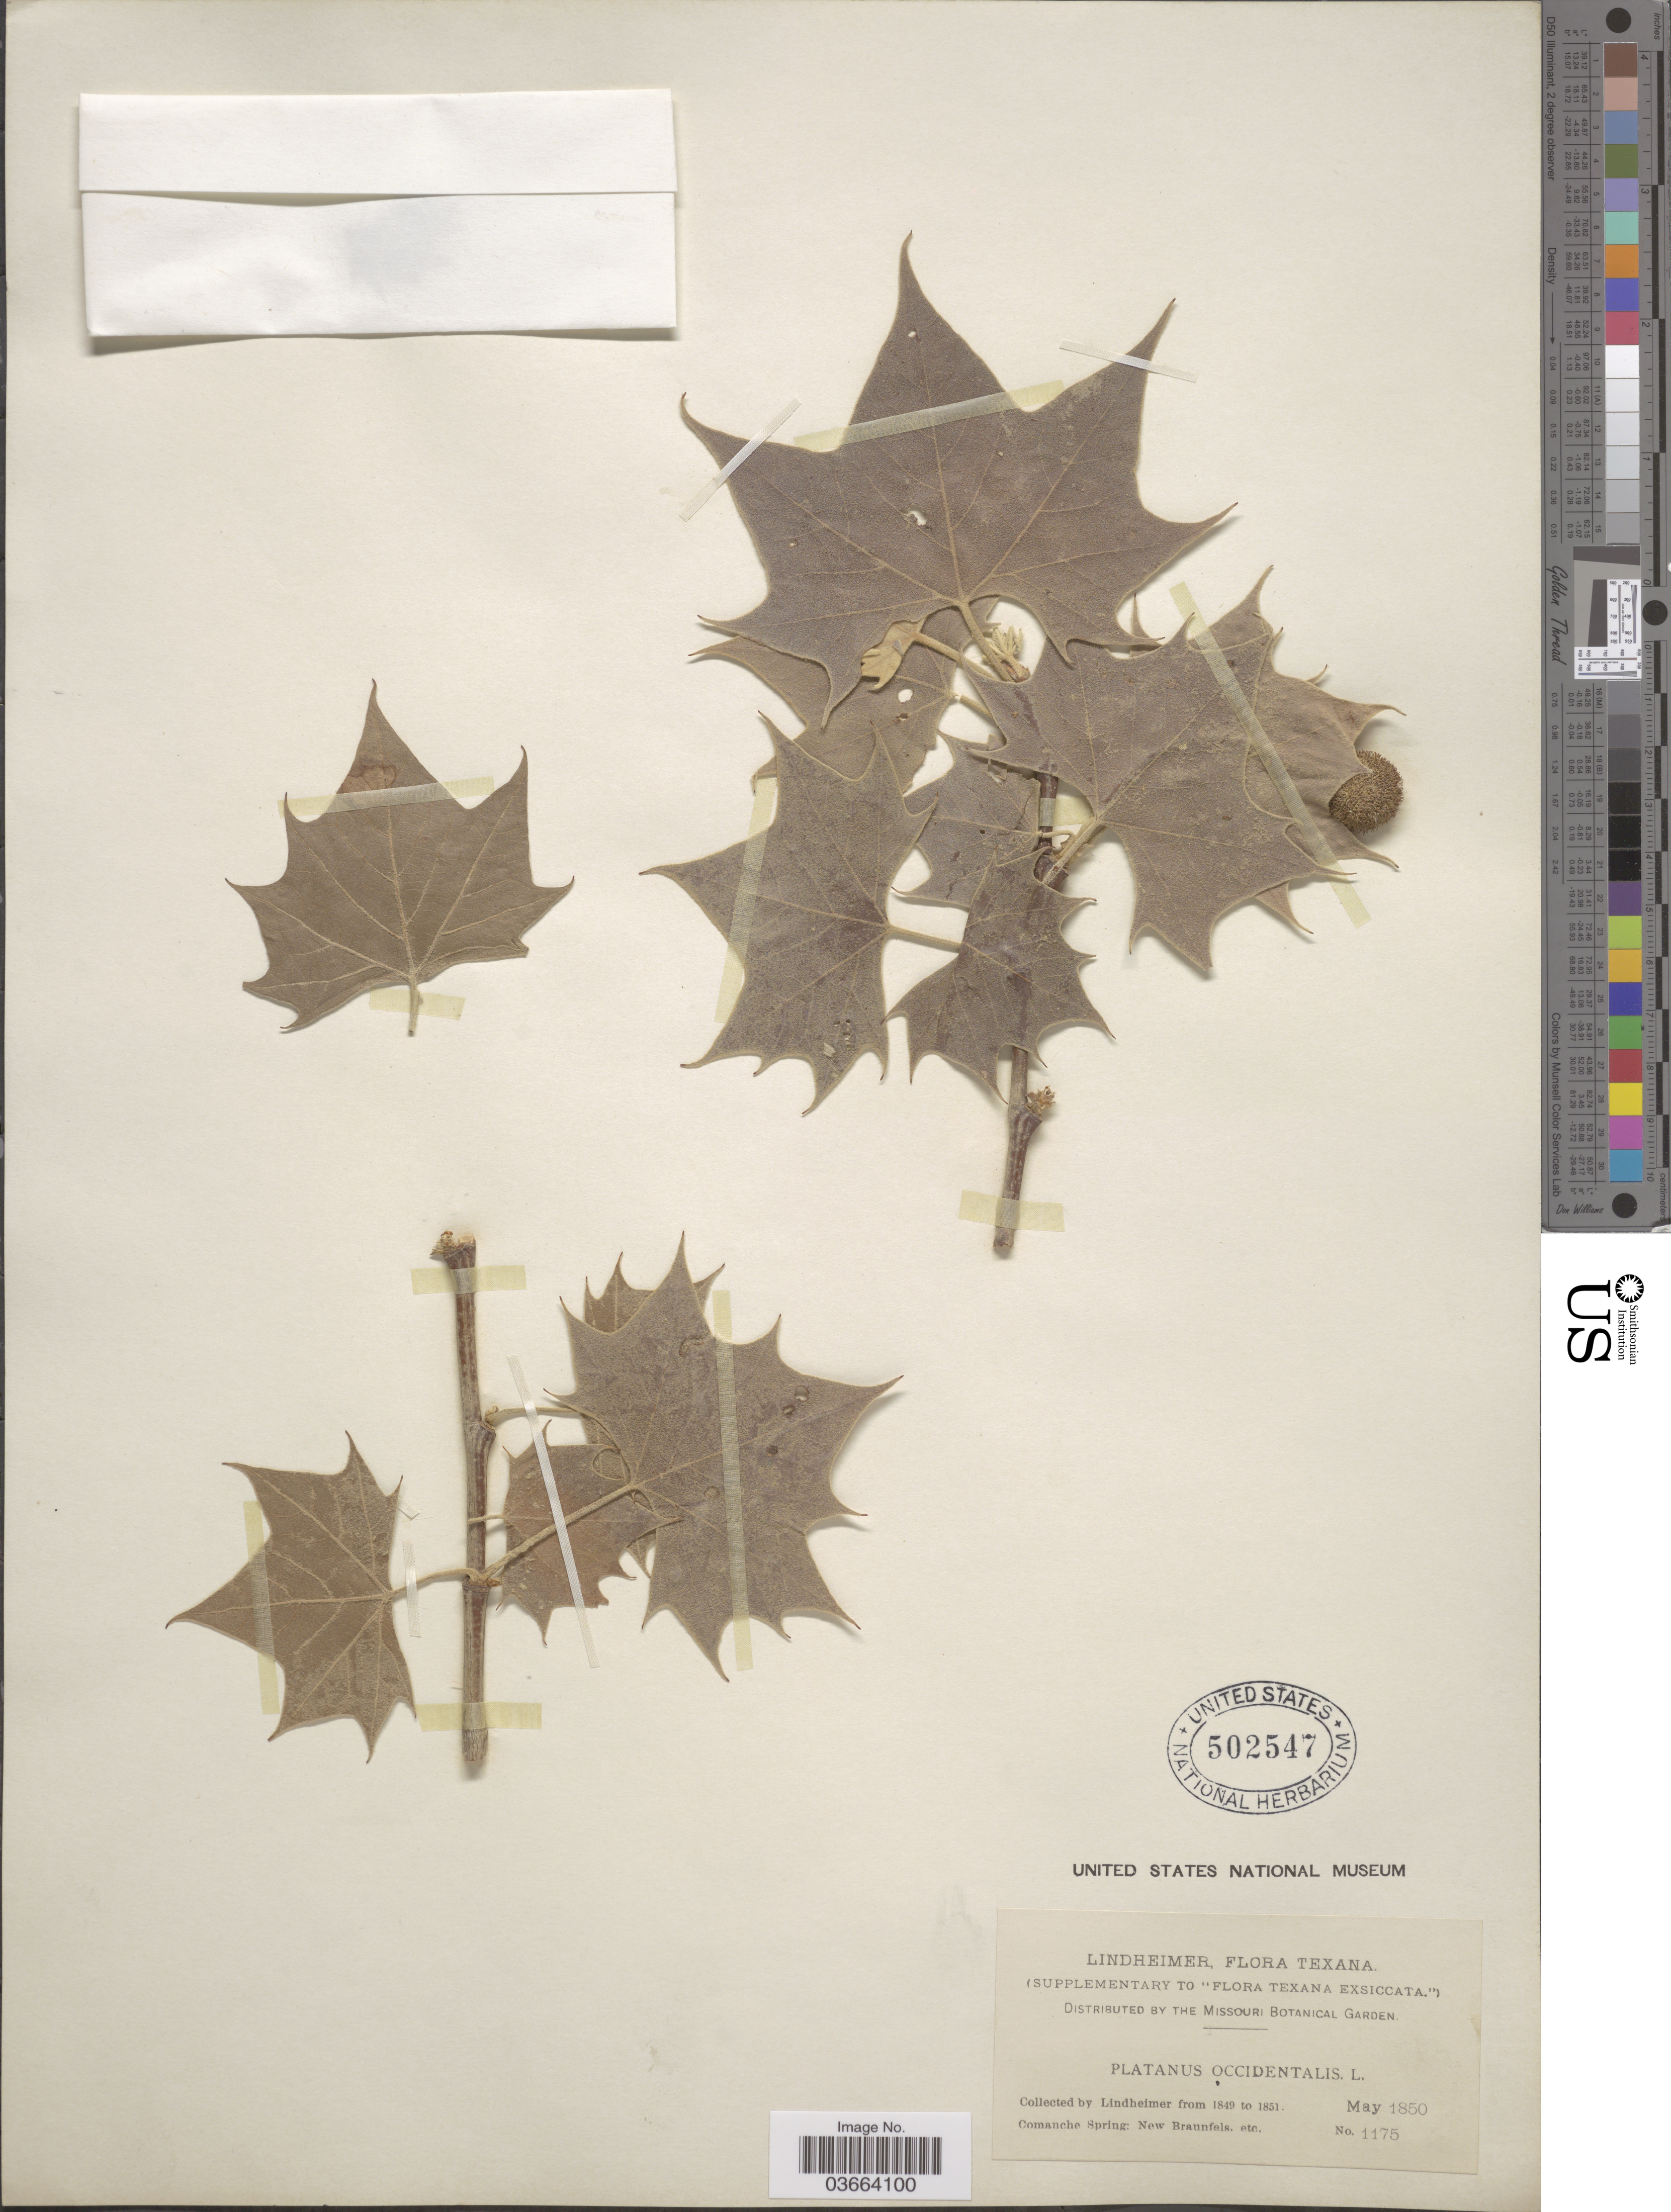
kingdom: Plantae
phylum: Tracheophyta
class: Magnoliopsida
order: Proteales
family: Platanaceae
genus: Platanus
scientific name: Platanus occidentalis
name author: L.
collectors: -. Lindheimer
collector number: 1175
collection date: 1850-05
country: United States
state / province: Texas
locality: Comanche Spring: New Braunfels.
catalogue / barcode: US 502547